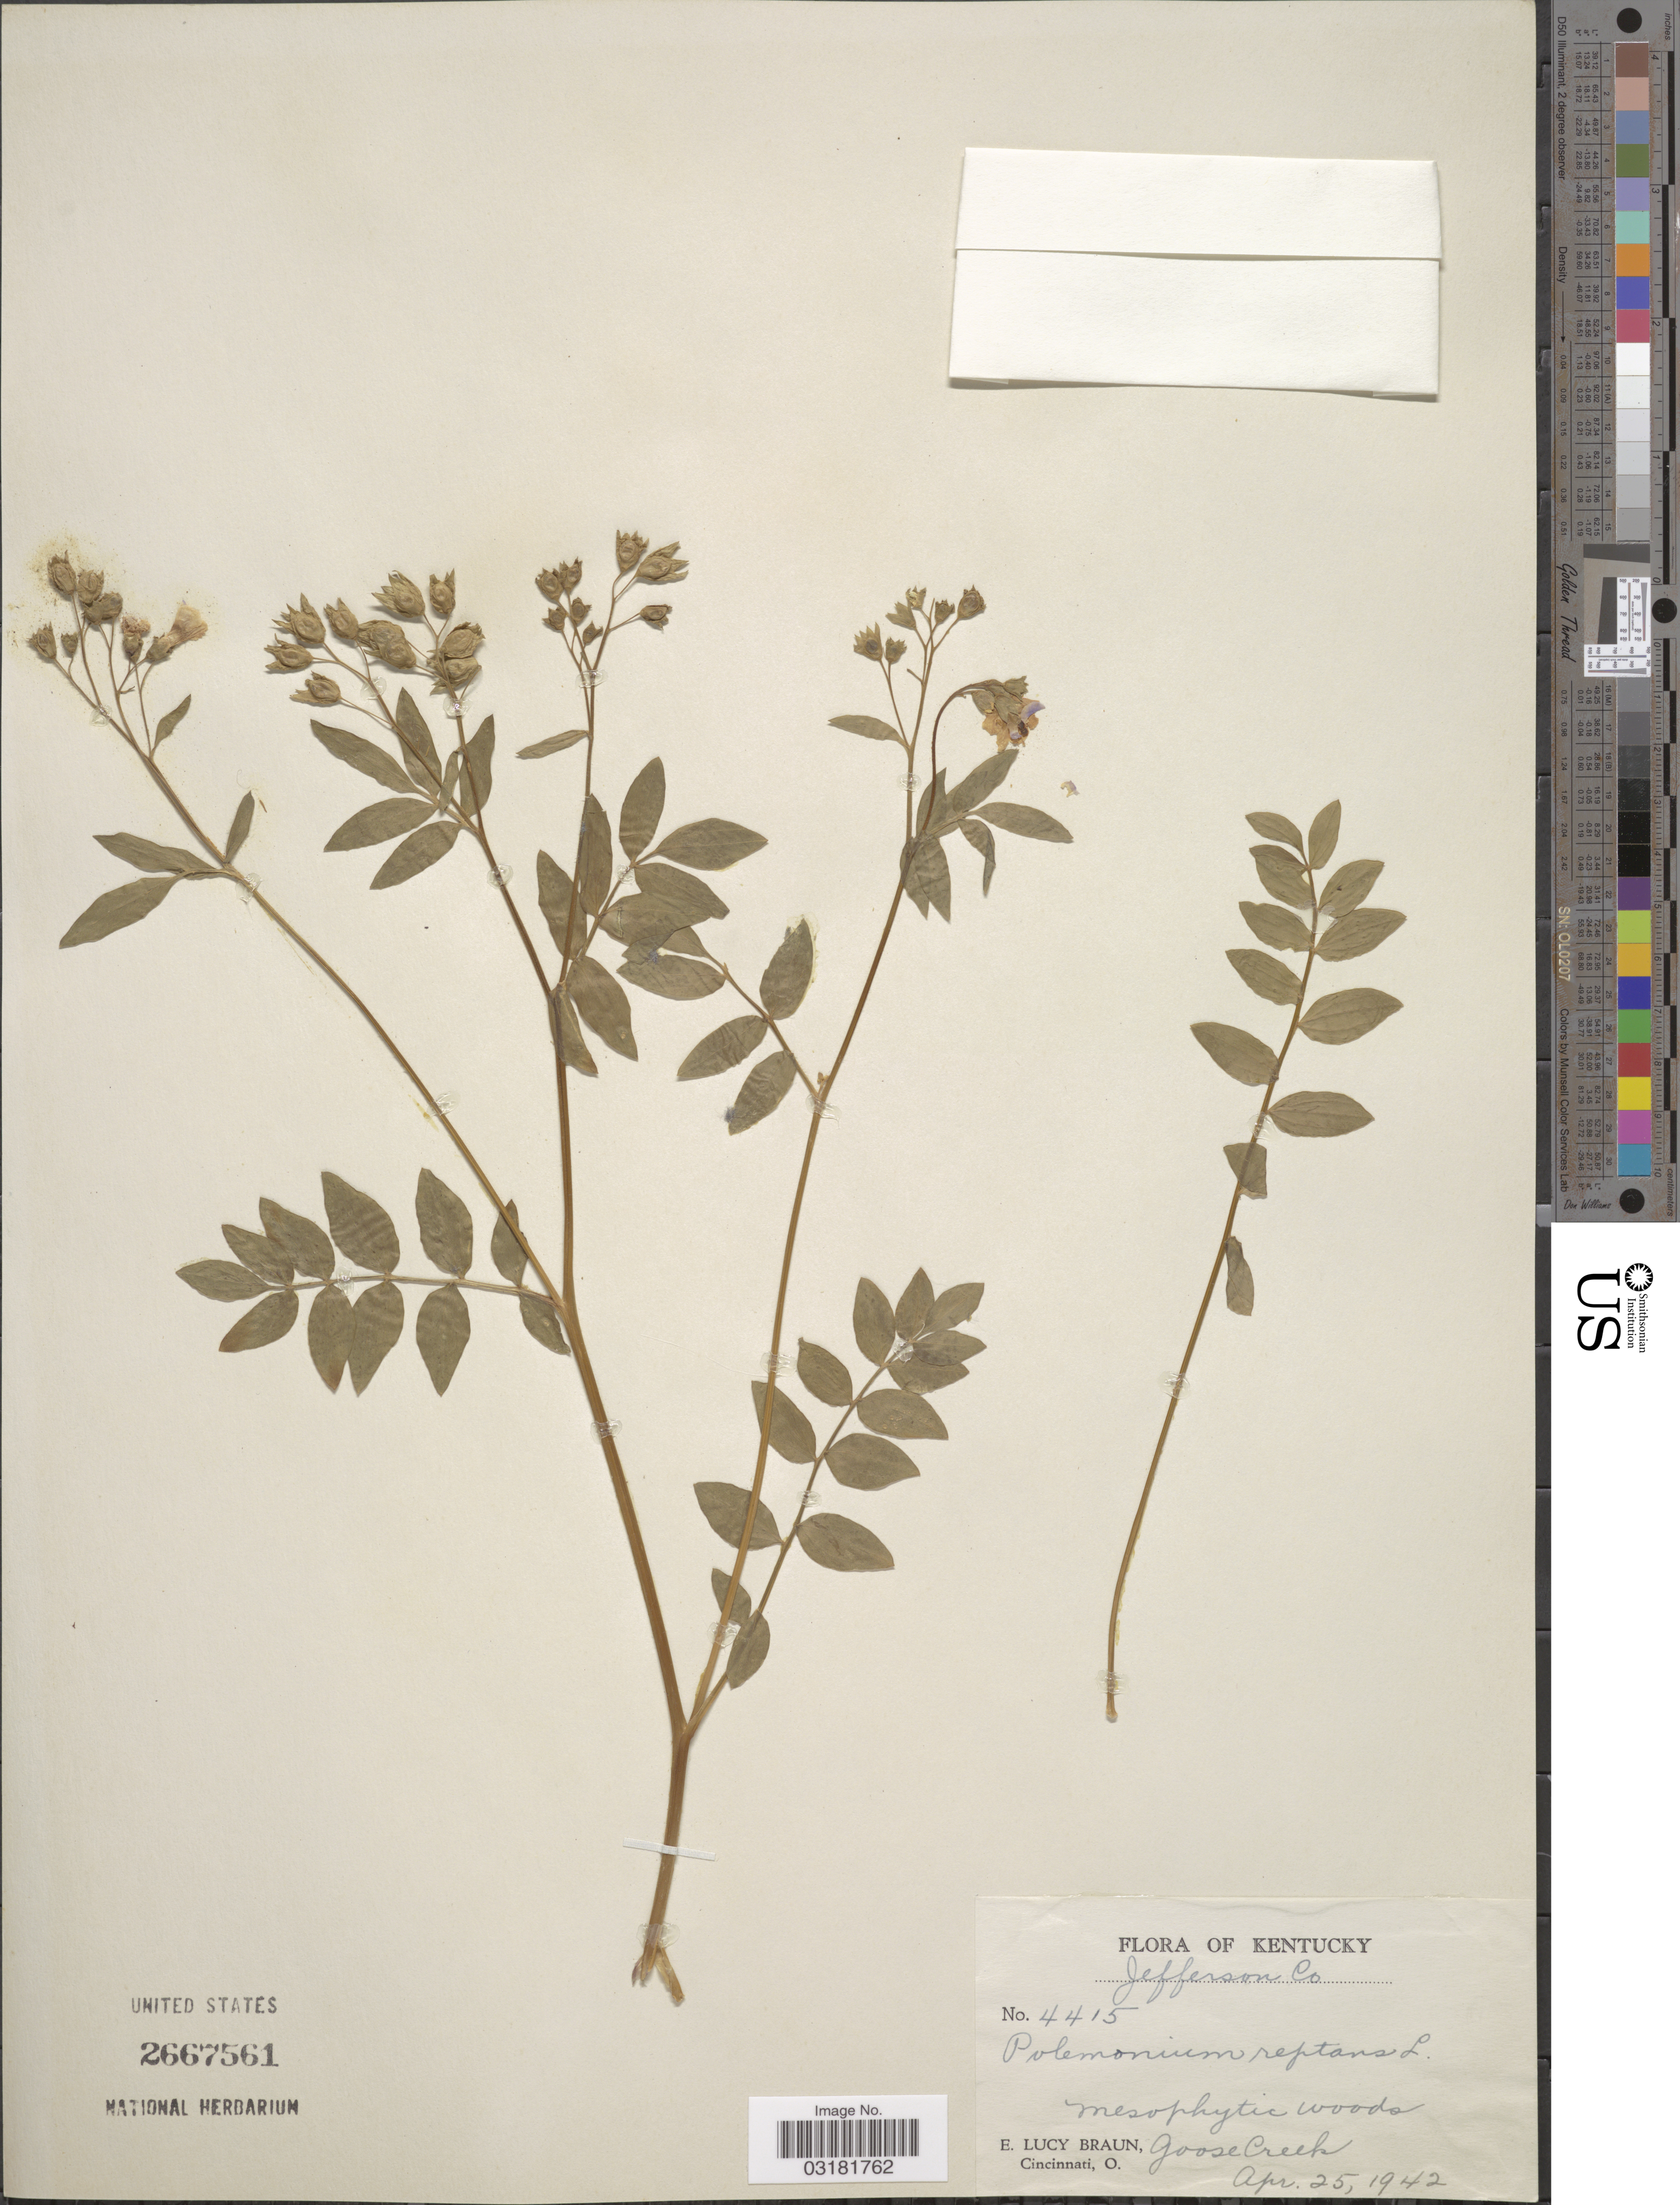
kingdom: Plantae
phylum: Tracheophyta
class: Magnoliopsida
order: Ericales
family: Polemoniaceae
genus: Polemonium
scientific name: Polemonium reptans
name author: L.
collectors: E. L. Braun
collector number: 4415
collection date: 1942-04-25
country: United States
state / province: Kentucky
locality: Jefferson Co. Goose Creek.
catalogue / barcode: US 2667561